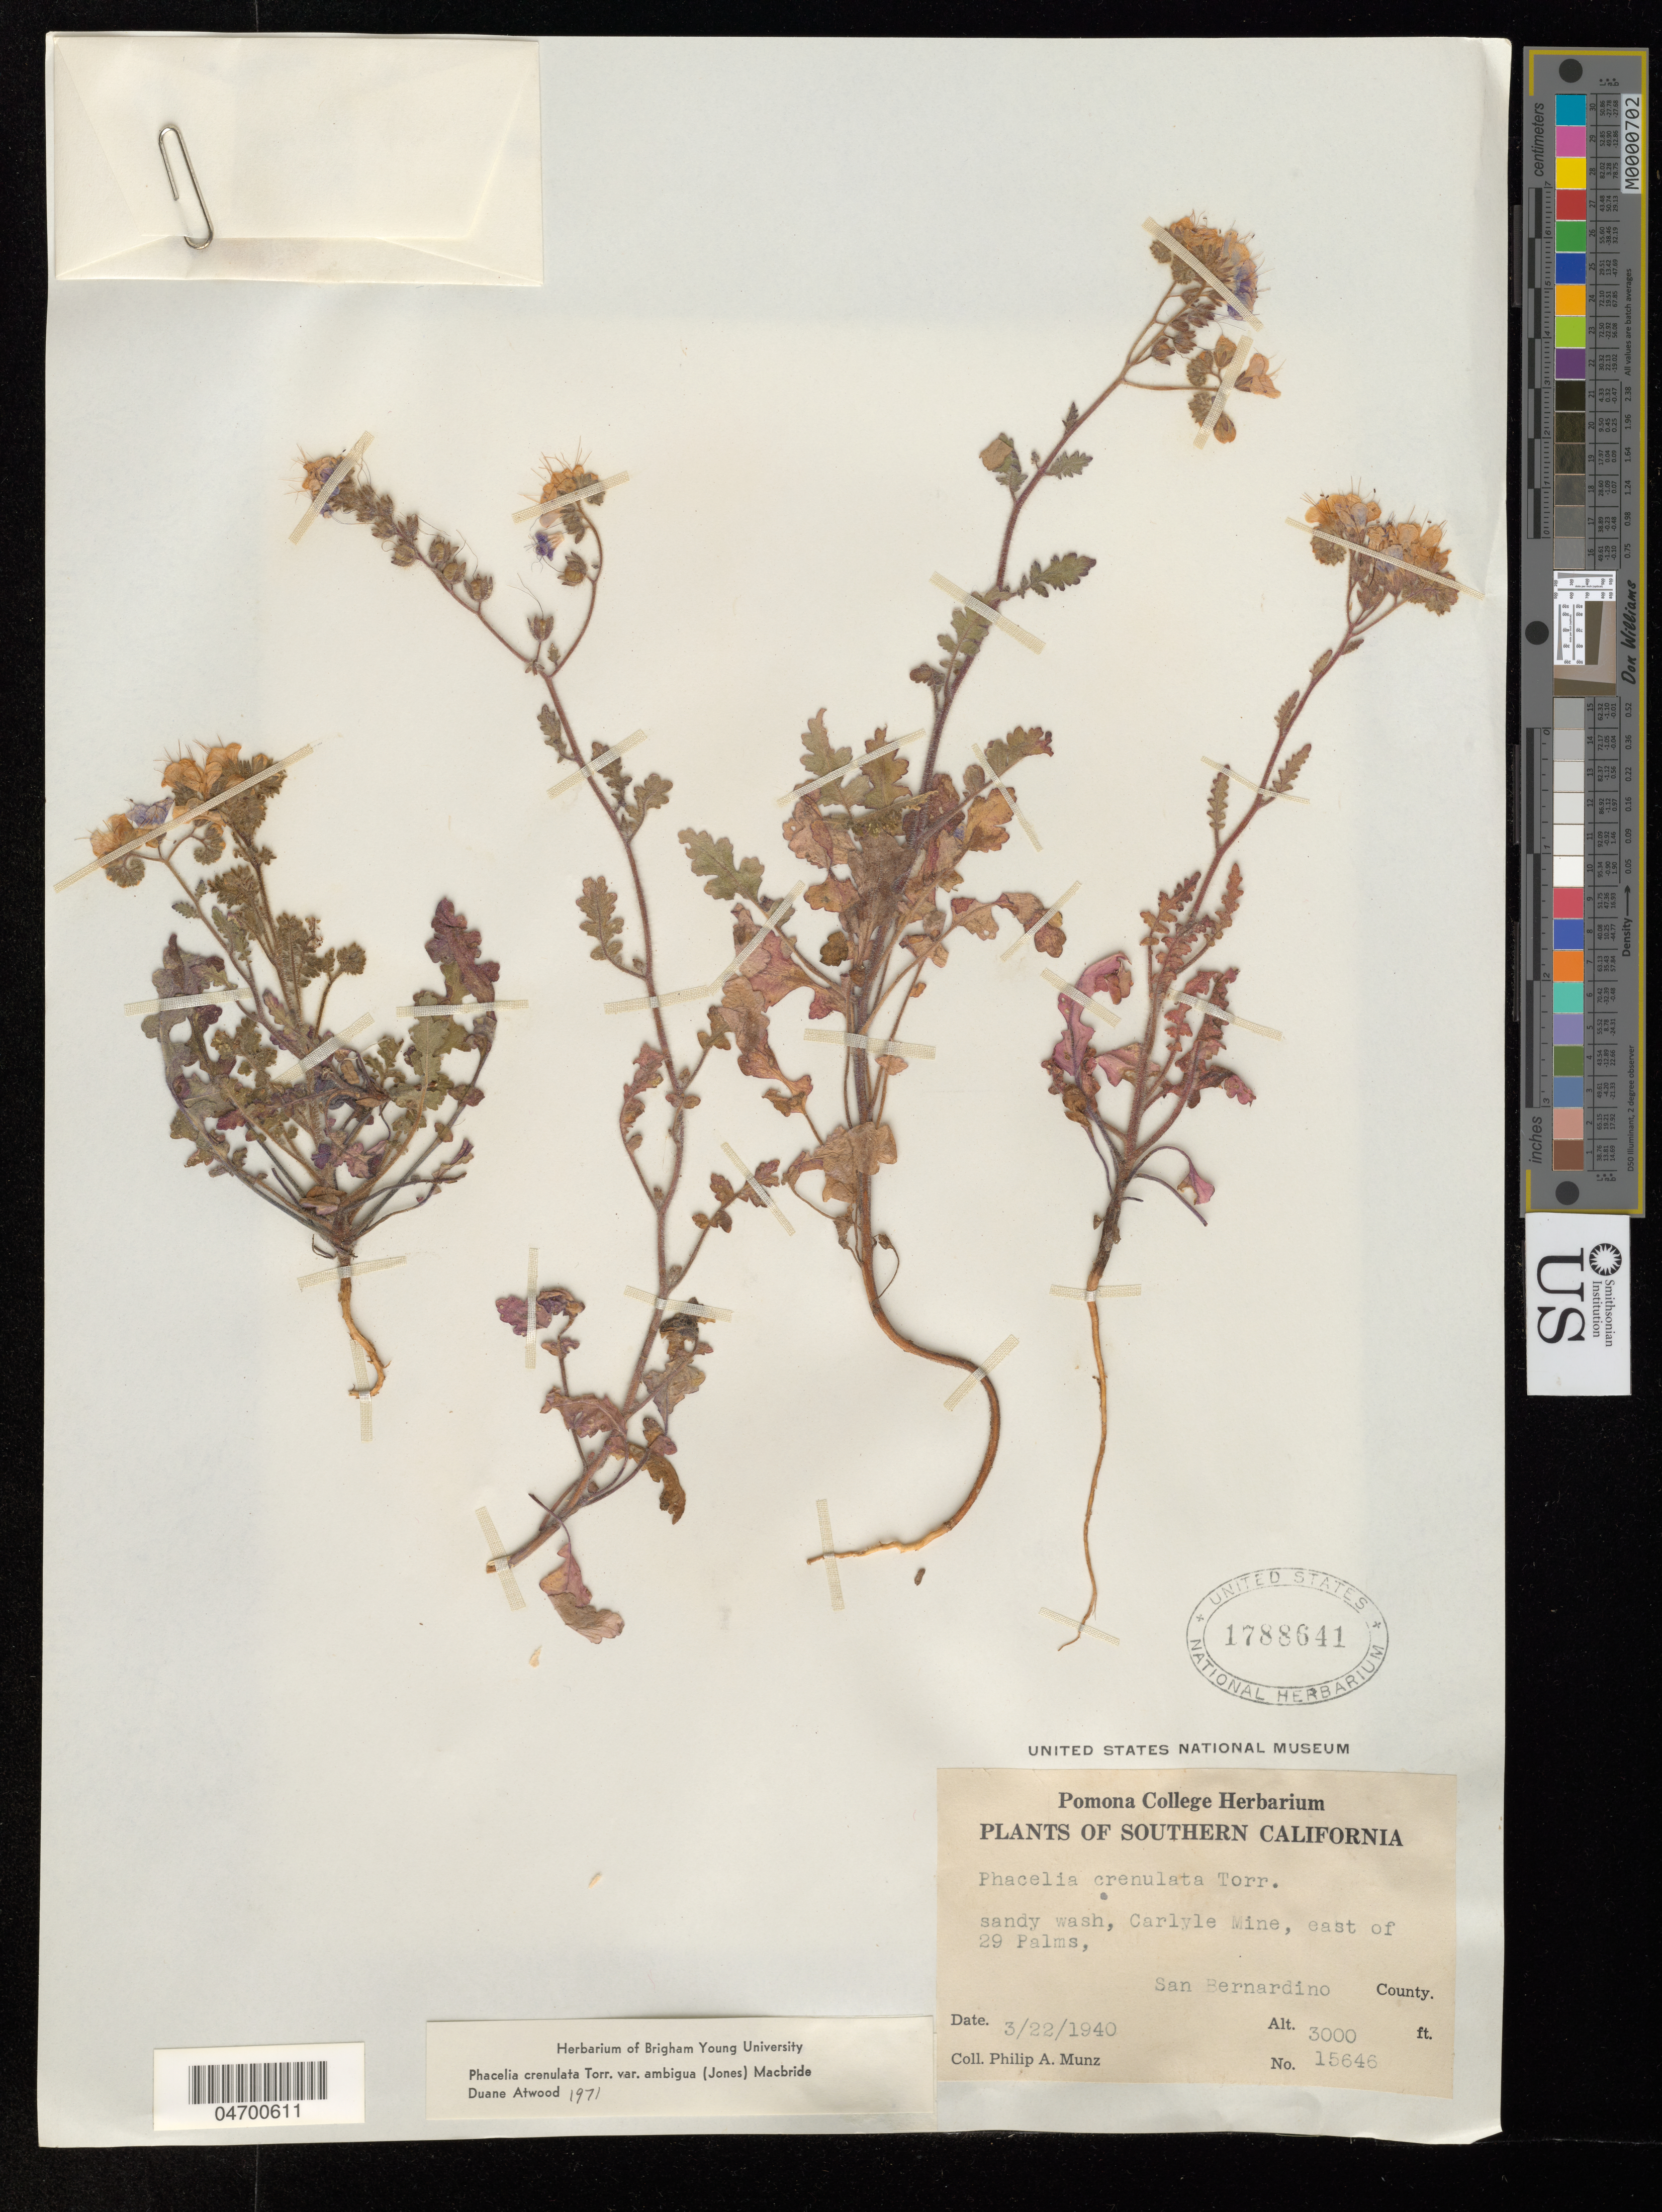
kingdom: Plantae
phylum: Tracheophyta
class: Magnoliopsida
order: Boraginales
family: Hydrophyllaceae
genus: Phacelia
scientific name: Phacelia crenulata var. ambigua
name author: (M.E. Jones) J.F. Macbr.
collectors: P. A. Munz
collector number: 15646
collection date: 1940-03-22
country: United States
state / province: California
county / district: San Bernardino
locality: Southern California. Carlyle Mine, east of 29 Palms, San Bernardino County.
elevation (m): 914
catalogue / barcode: US 1788641